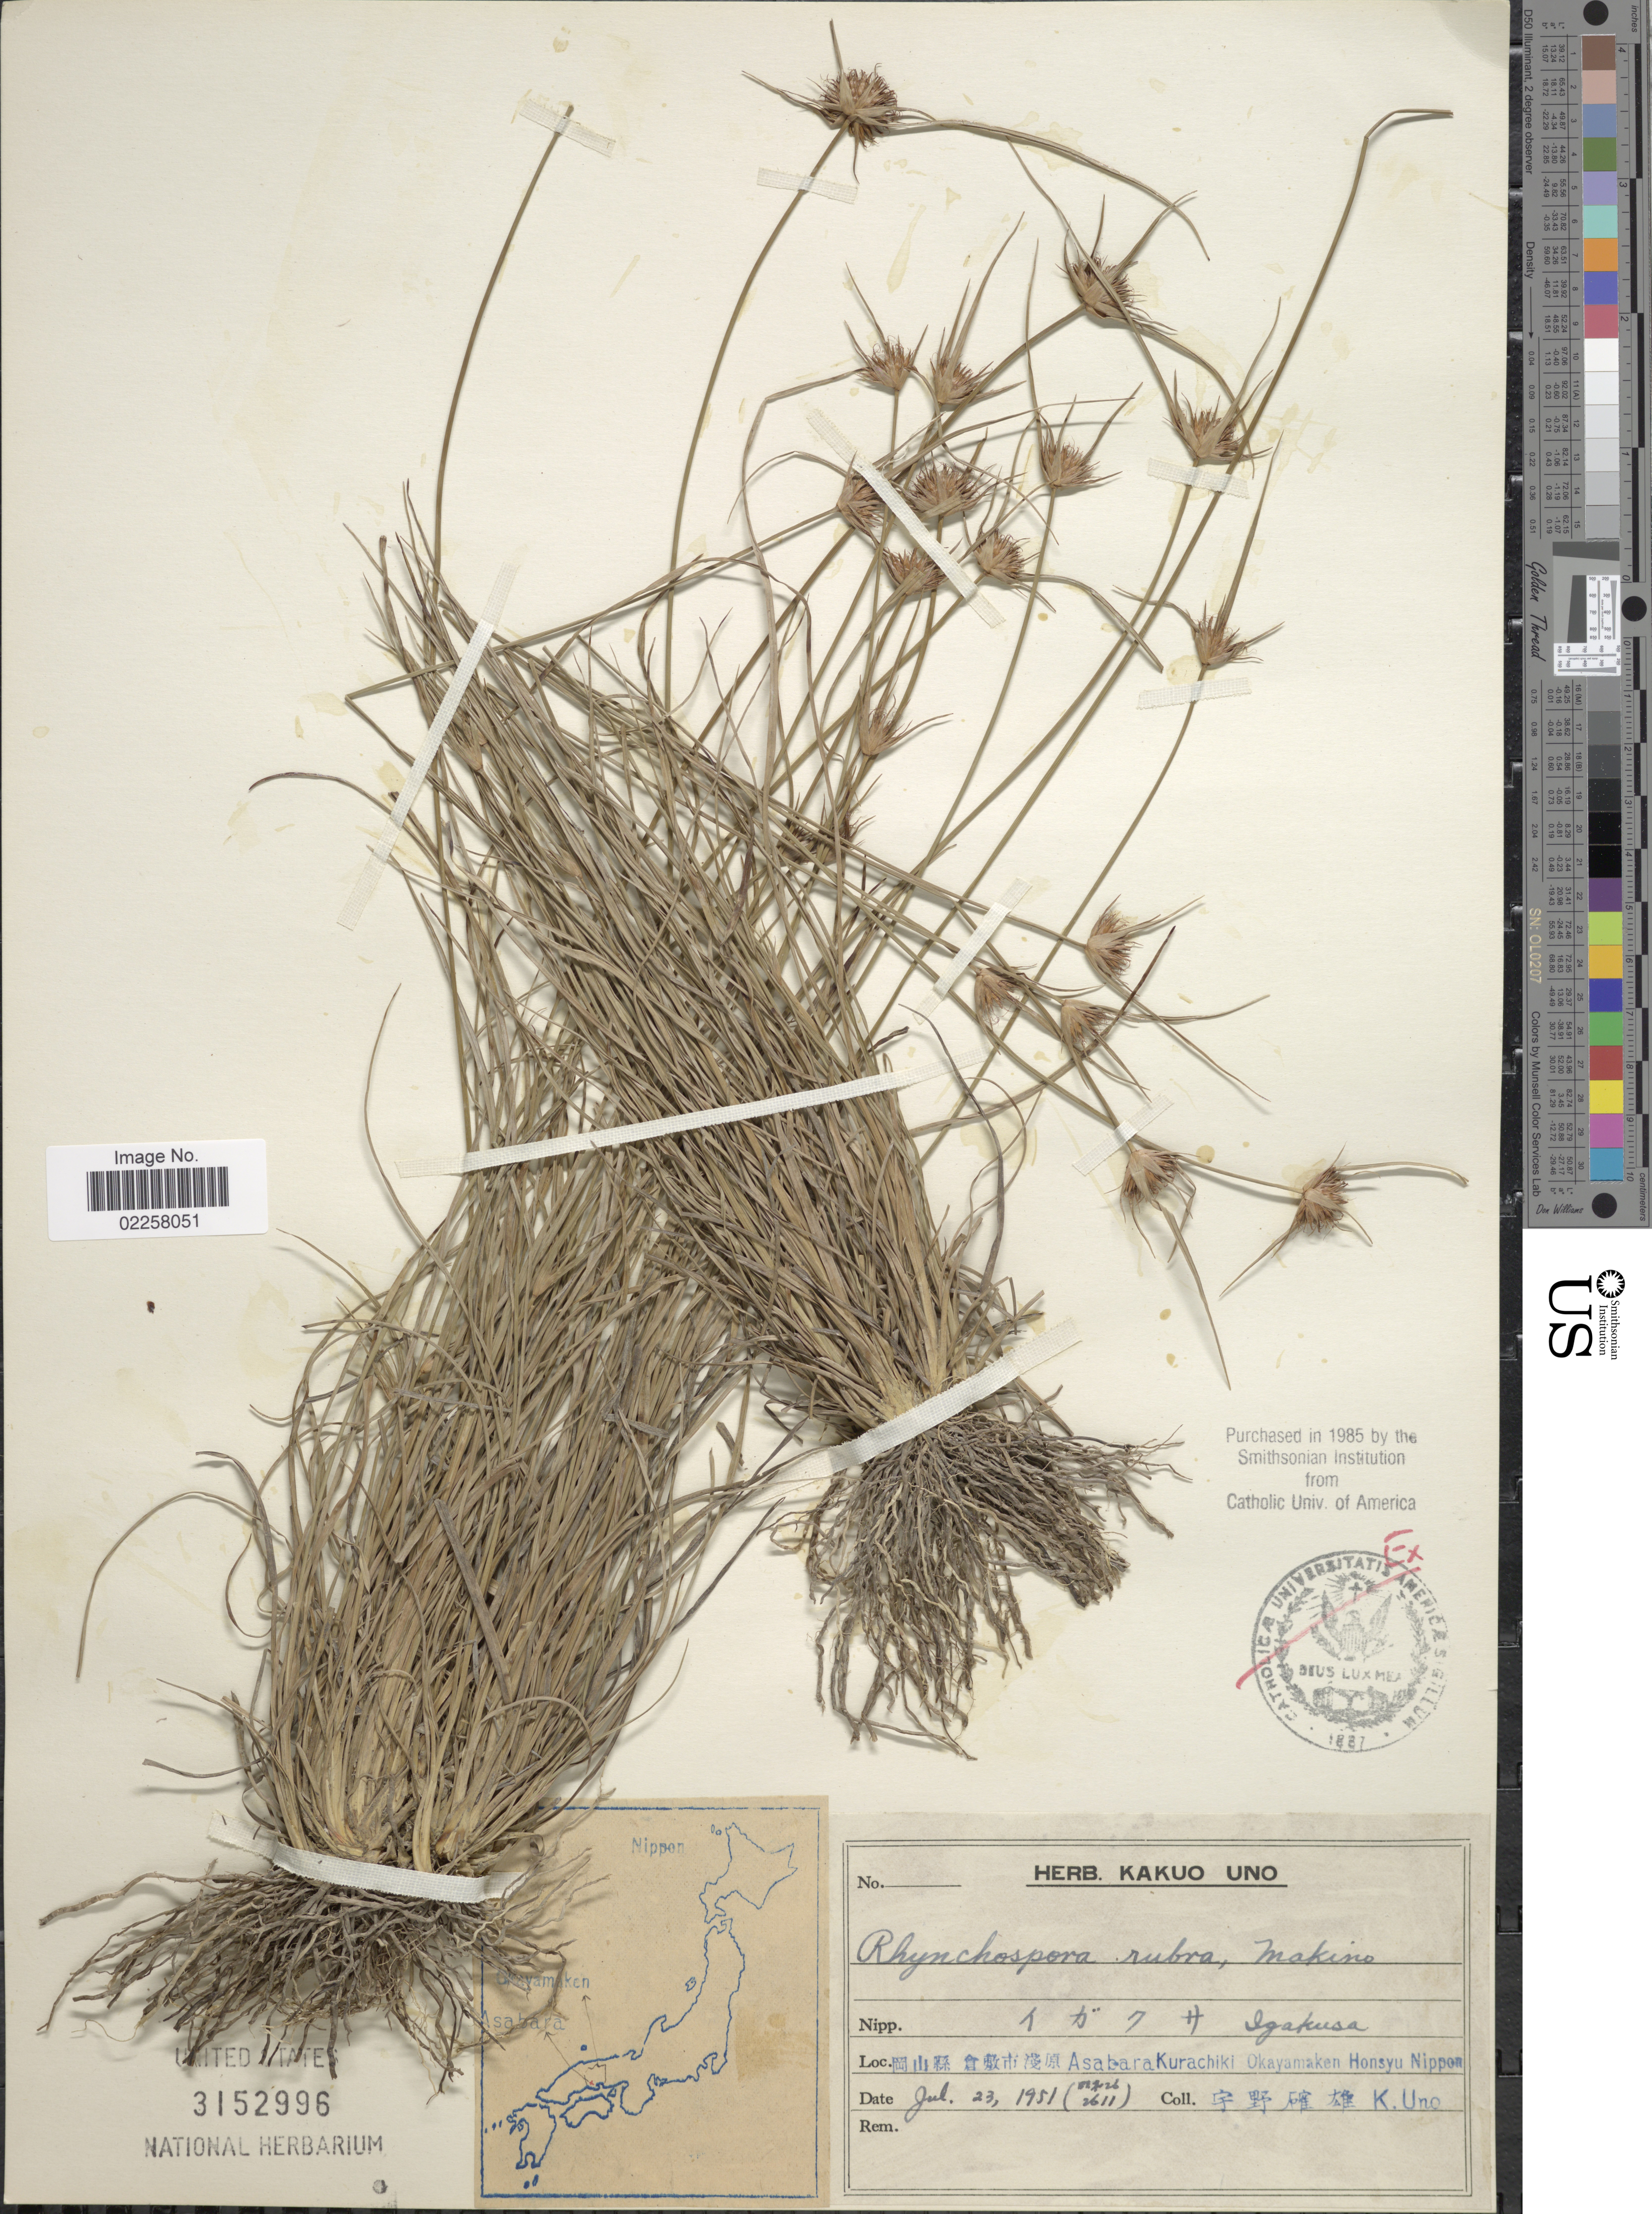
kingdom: Plantae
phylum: Tracheophyta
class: Liliopsida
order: Poales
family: Cyperaceae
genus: Rhynchospora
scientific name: Rhynchospora rubra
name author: (Lour.) Makino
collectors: K. Uno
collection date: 1951-07-23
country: Japan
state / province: Okayama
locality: Asabara Kurachiki Okayamaken Honsyu Nippon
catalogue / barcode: US 3152996